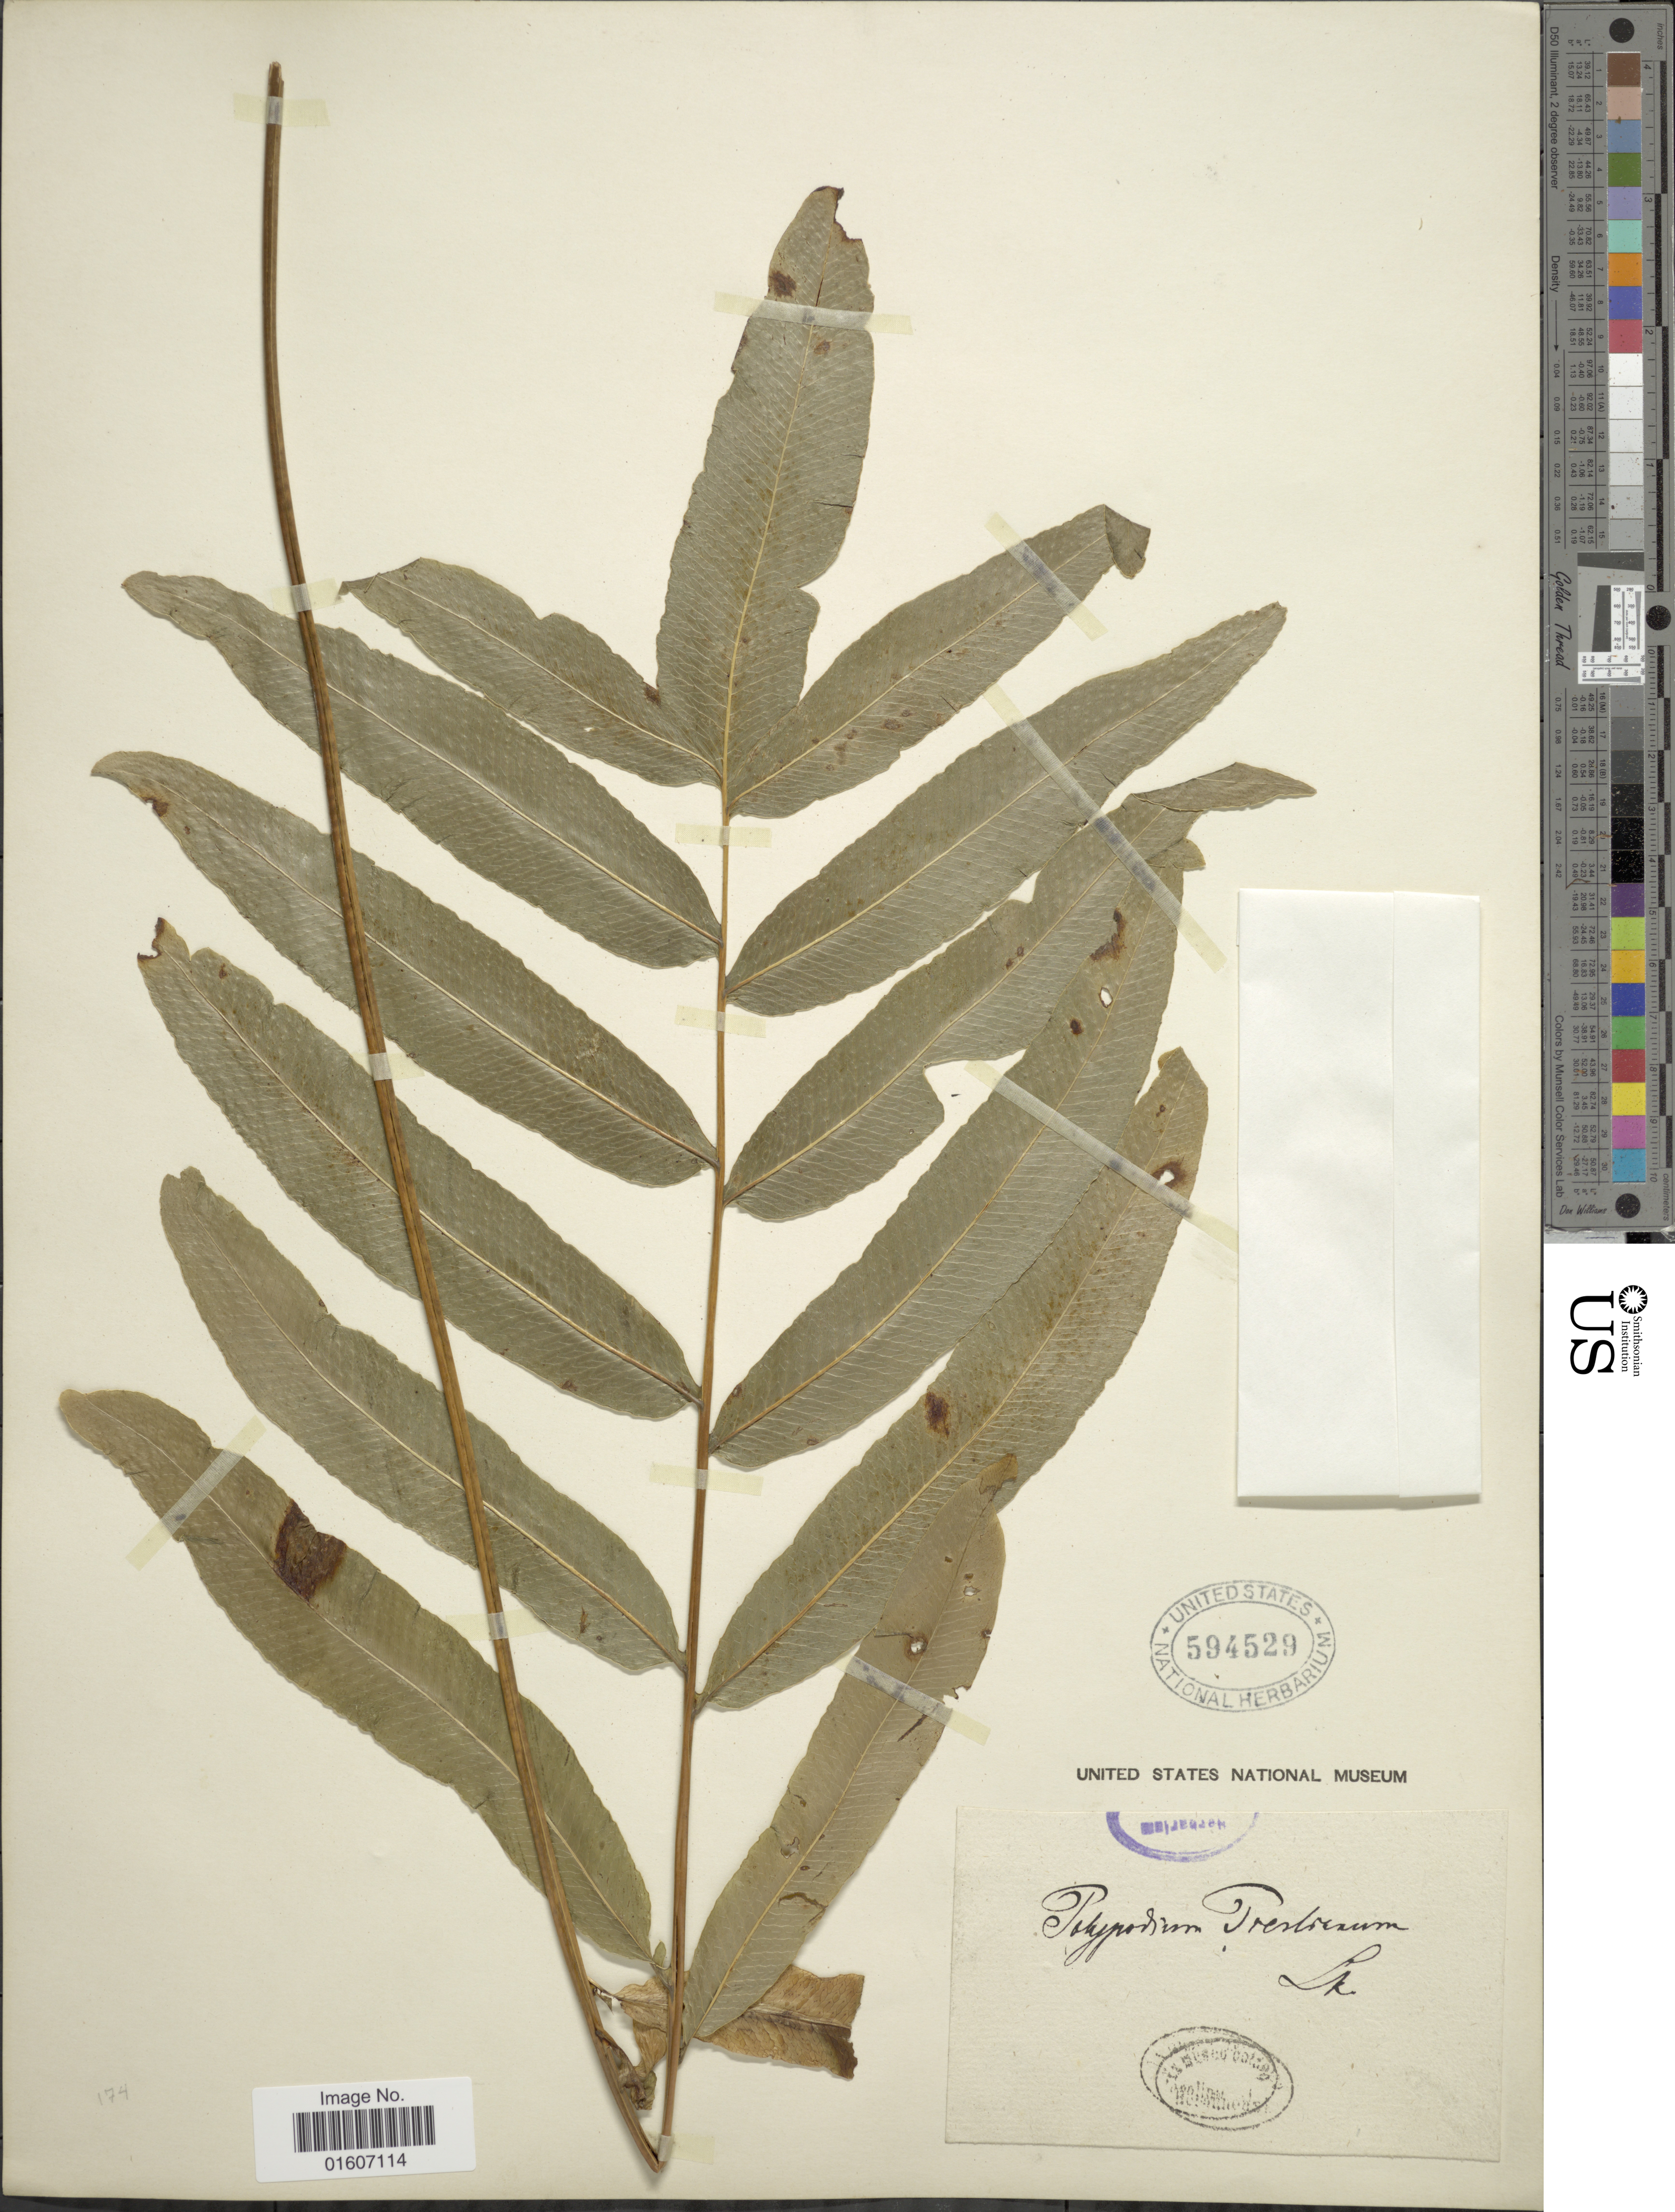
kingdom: Plantae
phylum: Tracheophyta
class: Polypodiopsida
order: Polypodiales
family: Polypodiaceae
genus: Serpocaulon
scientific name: Serpocaulon triseriale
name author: (Sw.) A.R. Sm.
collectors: ex Museo Botanico Berolinensi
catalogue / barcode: US 594529